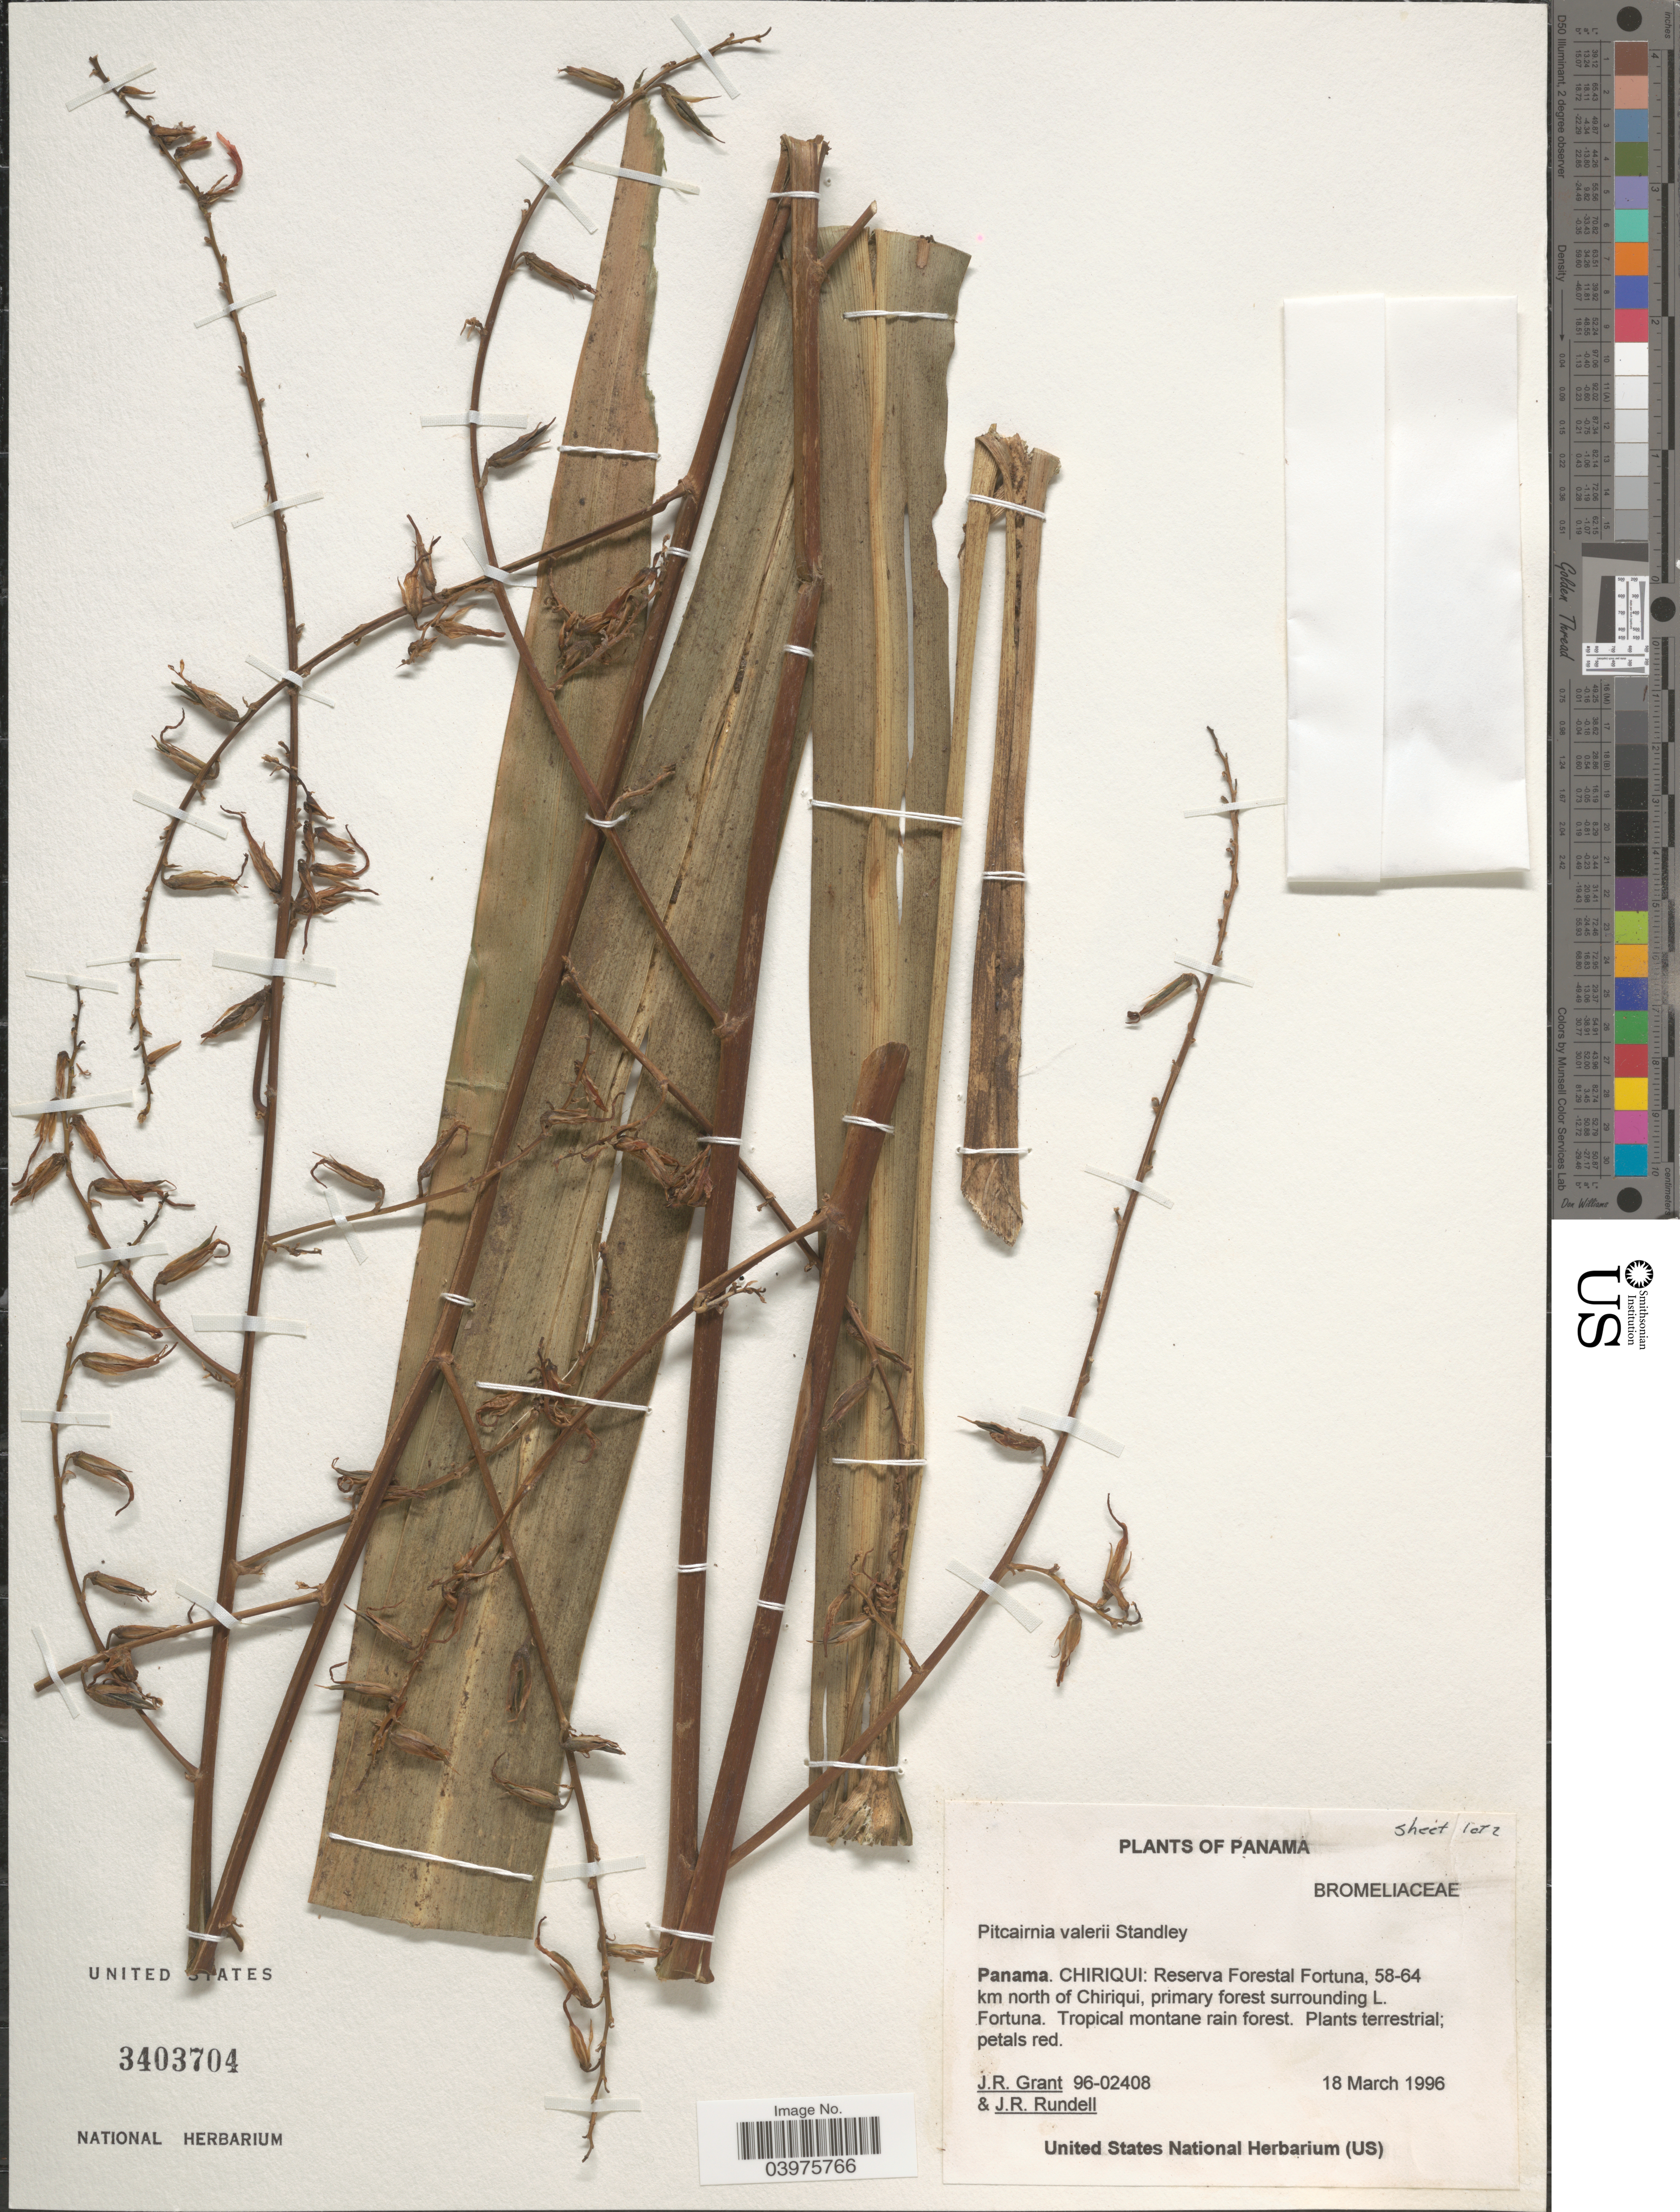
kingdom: Plantae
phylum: Tracheophyta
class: Liliopsida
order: Poales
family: Bromeliaceae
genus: Pitcairnia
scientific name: Pitcairnia valerii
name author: Standl.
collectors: J. Grant & J. R. Rundell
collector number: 96-02408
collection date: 1996-03-18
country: Panama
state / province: Chiriqui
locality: Reserva Forestal fortuna, 58-64 km north of Chiriqui, primary forest surrounding L. Fortuna.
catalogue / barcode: US 3403704